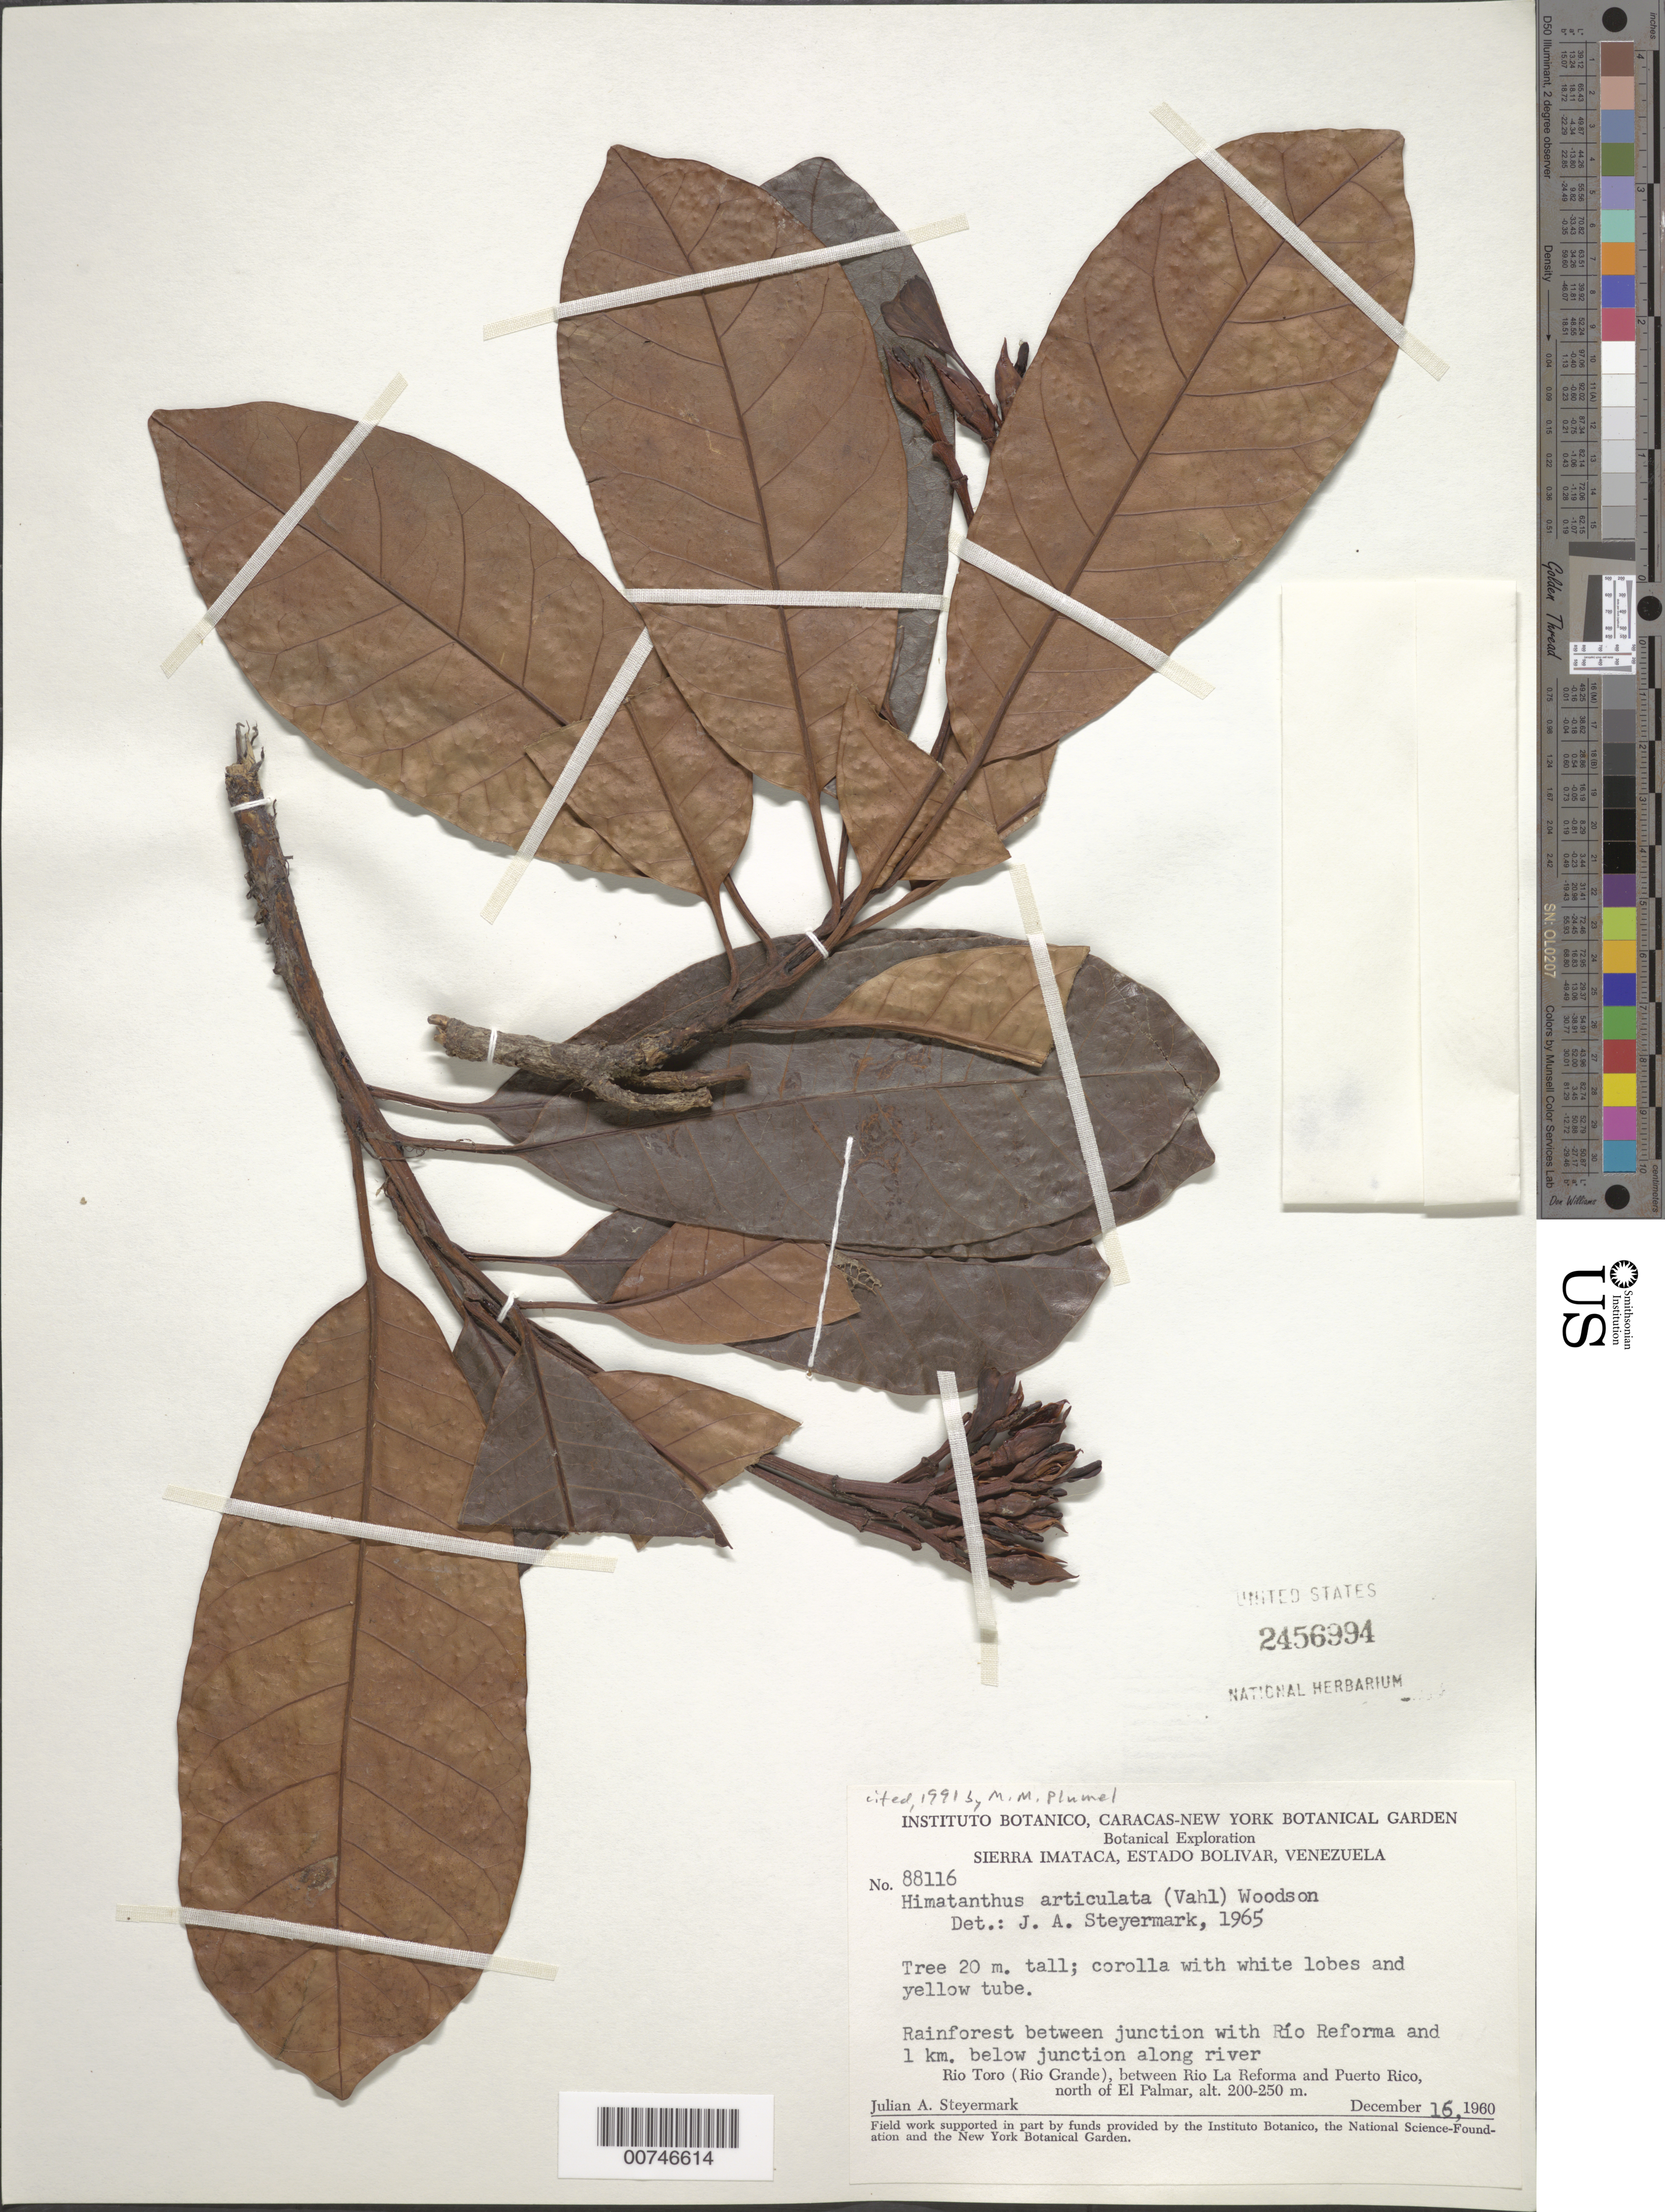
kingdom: Plantae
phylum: Tracheophyta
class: Magnoliopsida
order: Gentianales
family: Apocynaceae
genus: Himatanthus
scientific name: Himatanthus articulatus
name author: (Vahl) Woodson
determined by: Steyermark, Julian A., (VEN)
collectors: J. Steyermark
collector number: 88116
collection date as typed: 16-Dec-60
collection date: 1960-12-16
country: Venezuela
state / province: Bolívar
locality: Sierra Imataca; Cerro La Reforma, above junction with Río Reforma with Río Toro (Río Grande), between Río La Reforma and Puerto Rico, N of El Palmar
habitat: Rainforest, along river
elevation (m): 200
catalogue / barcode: US 2456994